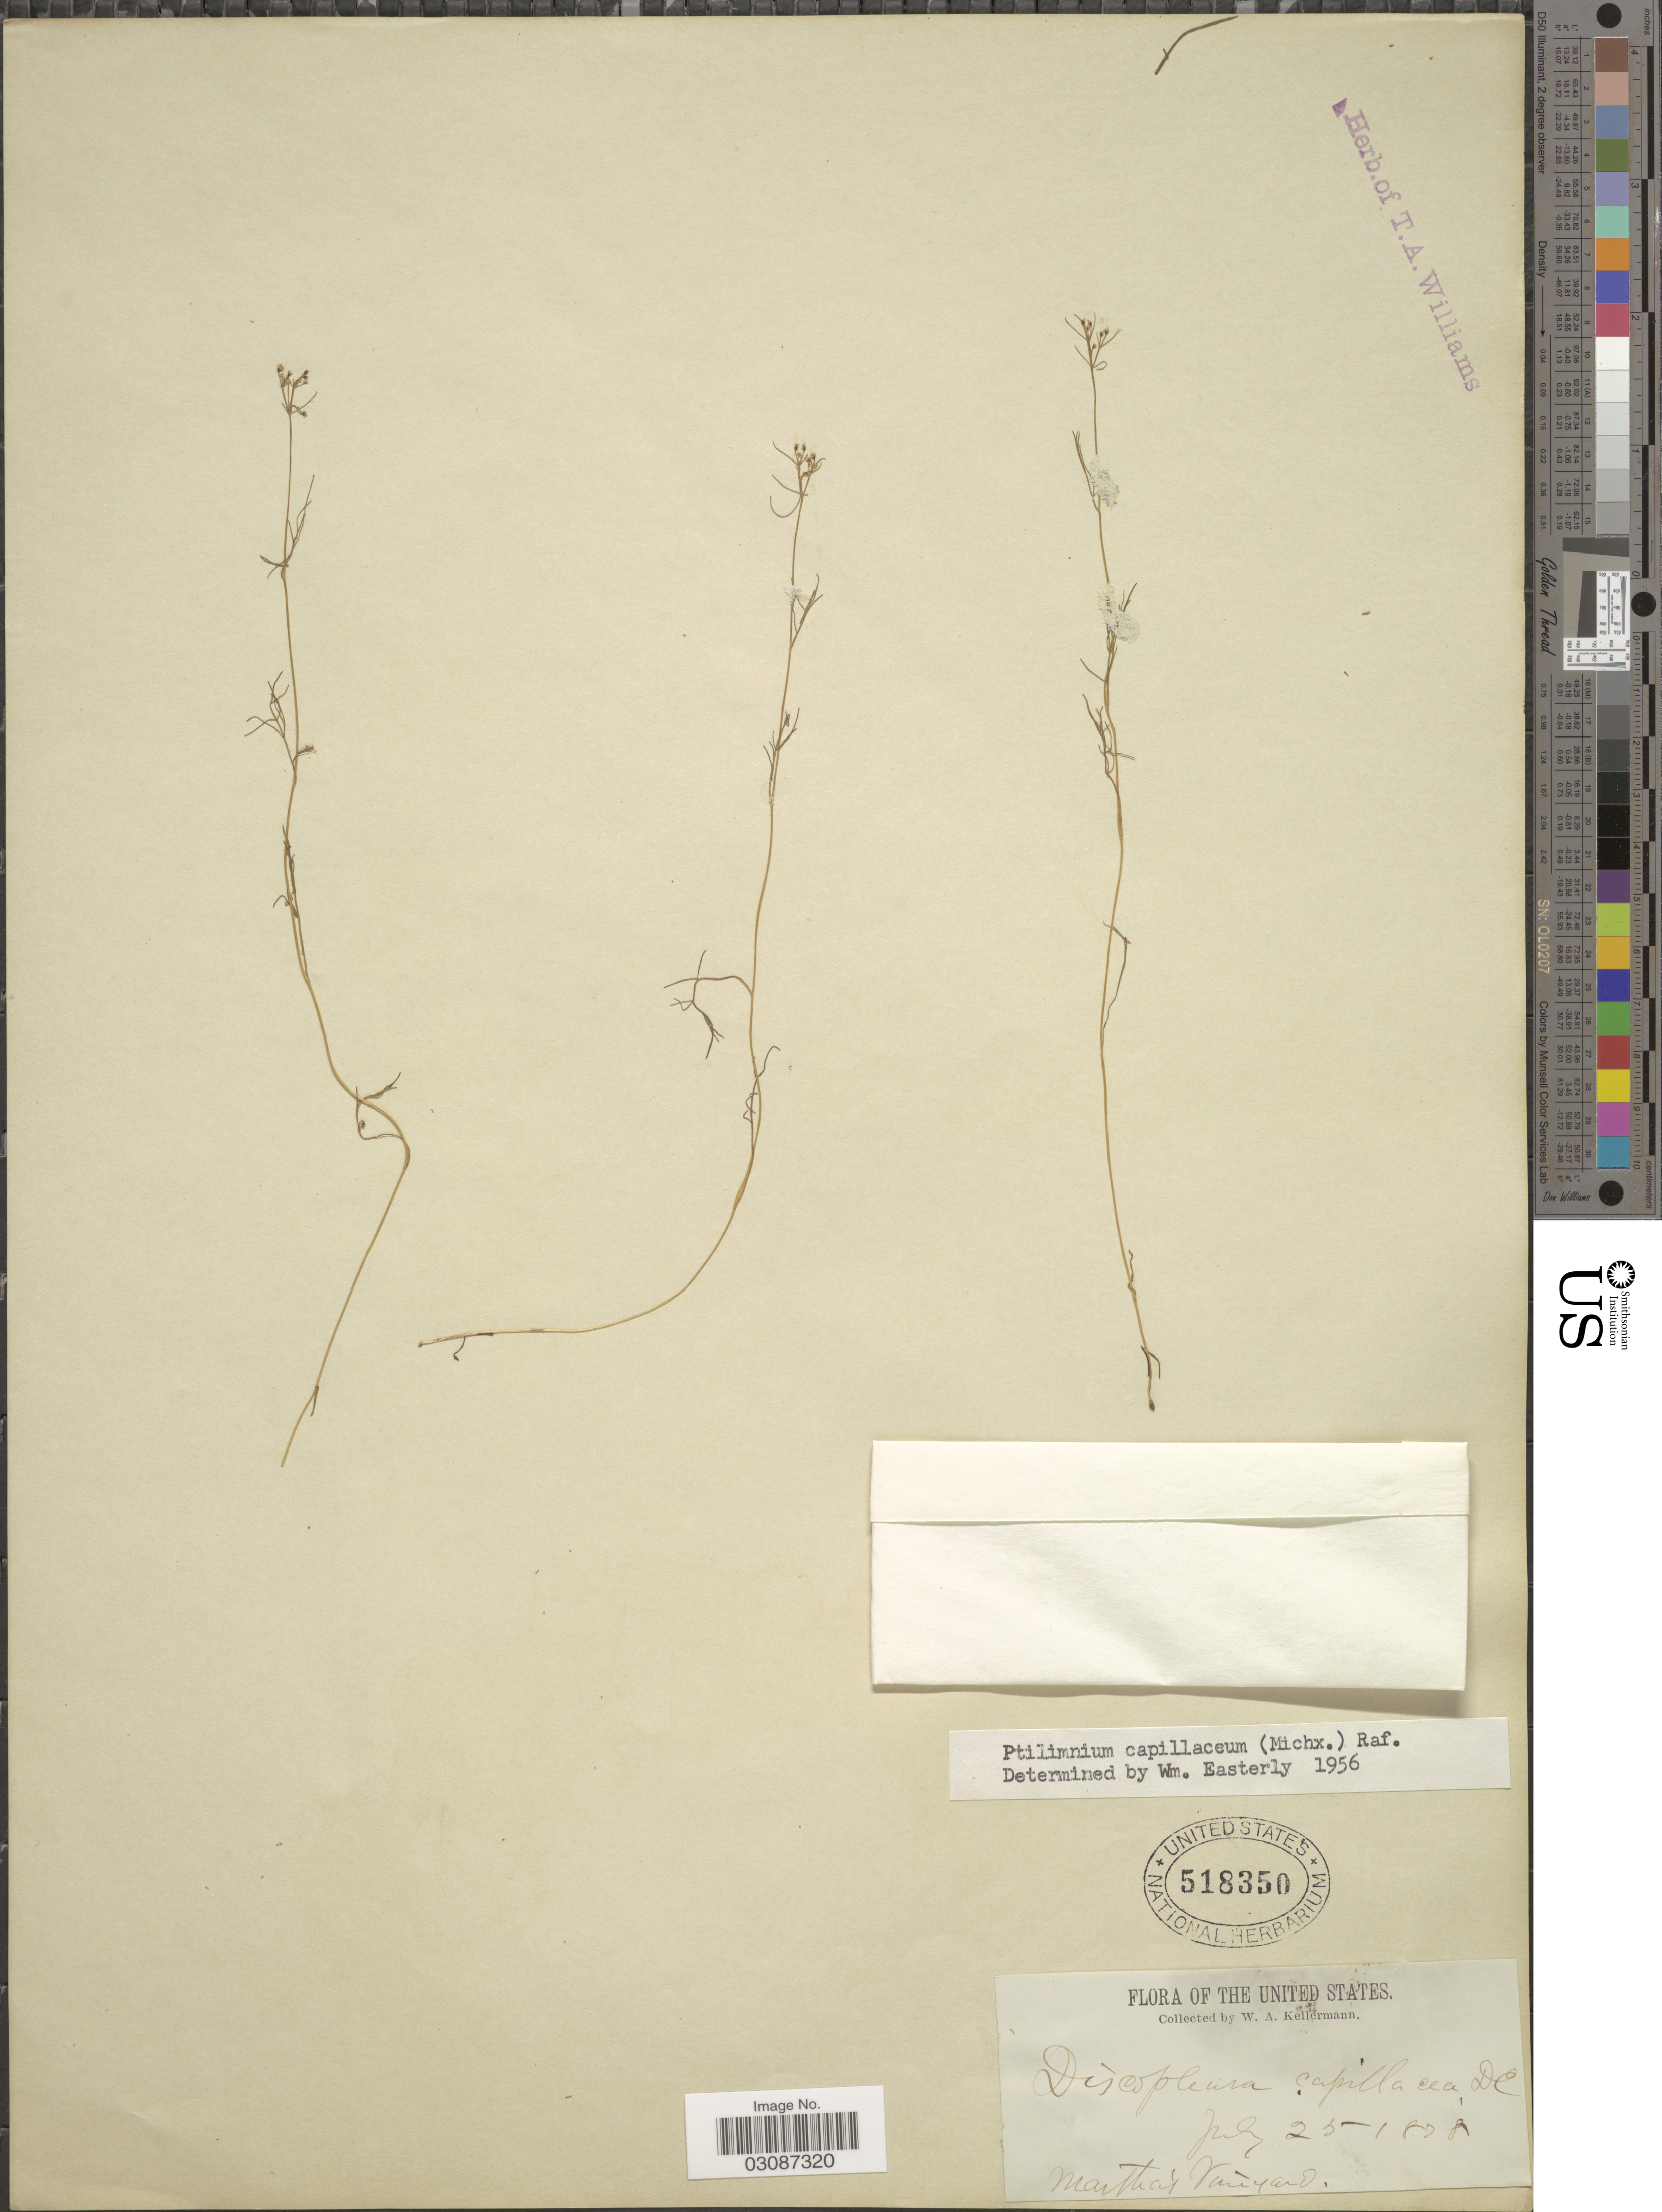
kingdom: Plantae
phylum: Tracheophyta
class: Magnoliopsida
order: Apiales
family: Apiaceae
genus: Ptilimnium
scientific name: Ptilimnium capillaceum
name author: (Michx.) Raf.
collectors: W. A. Kellermann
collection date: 1878-07-25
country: United States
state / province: Massachusetts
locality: Martha's Vineyard.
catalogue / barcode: US 518350